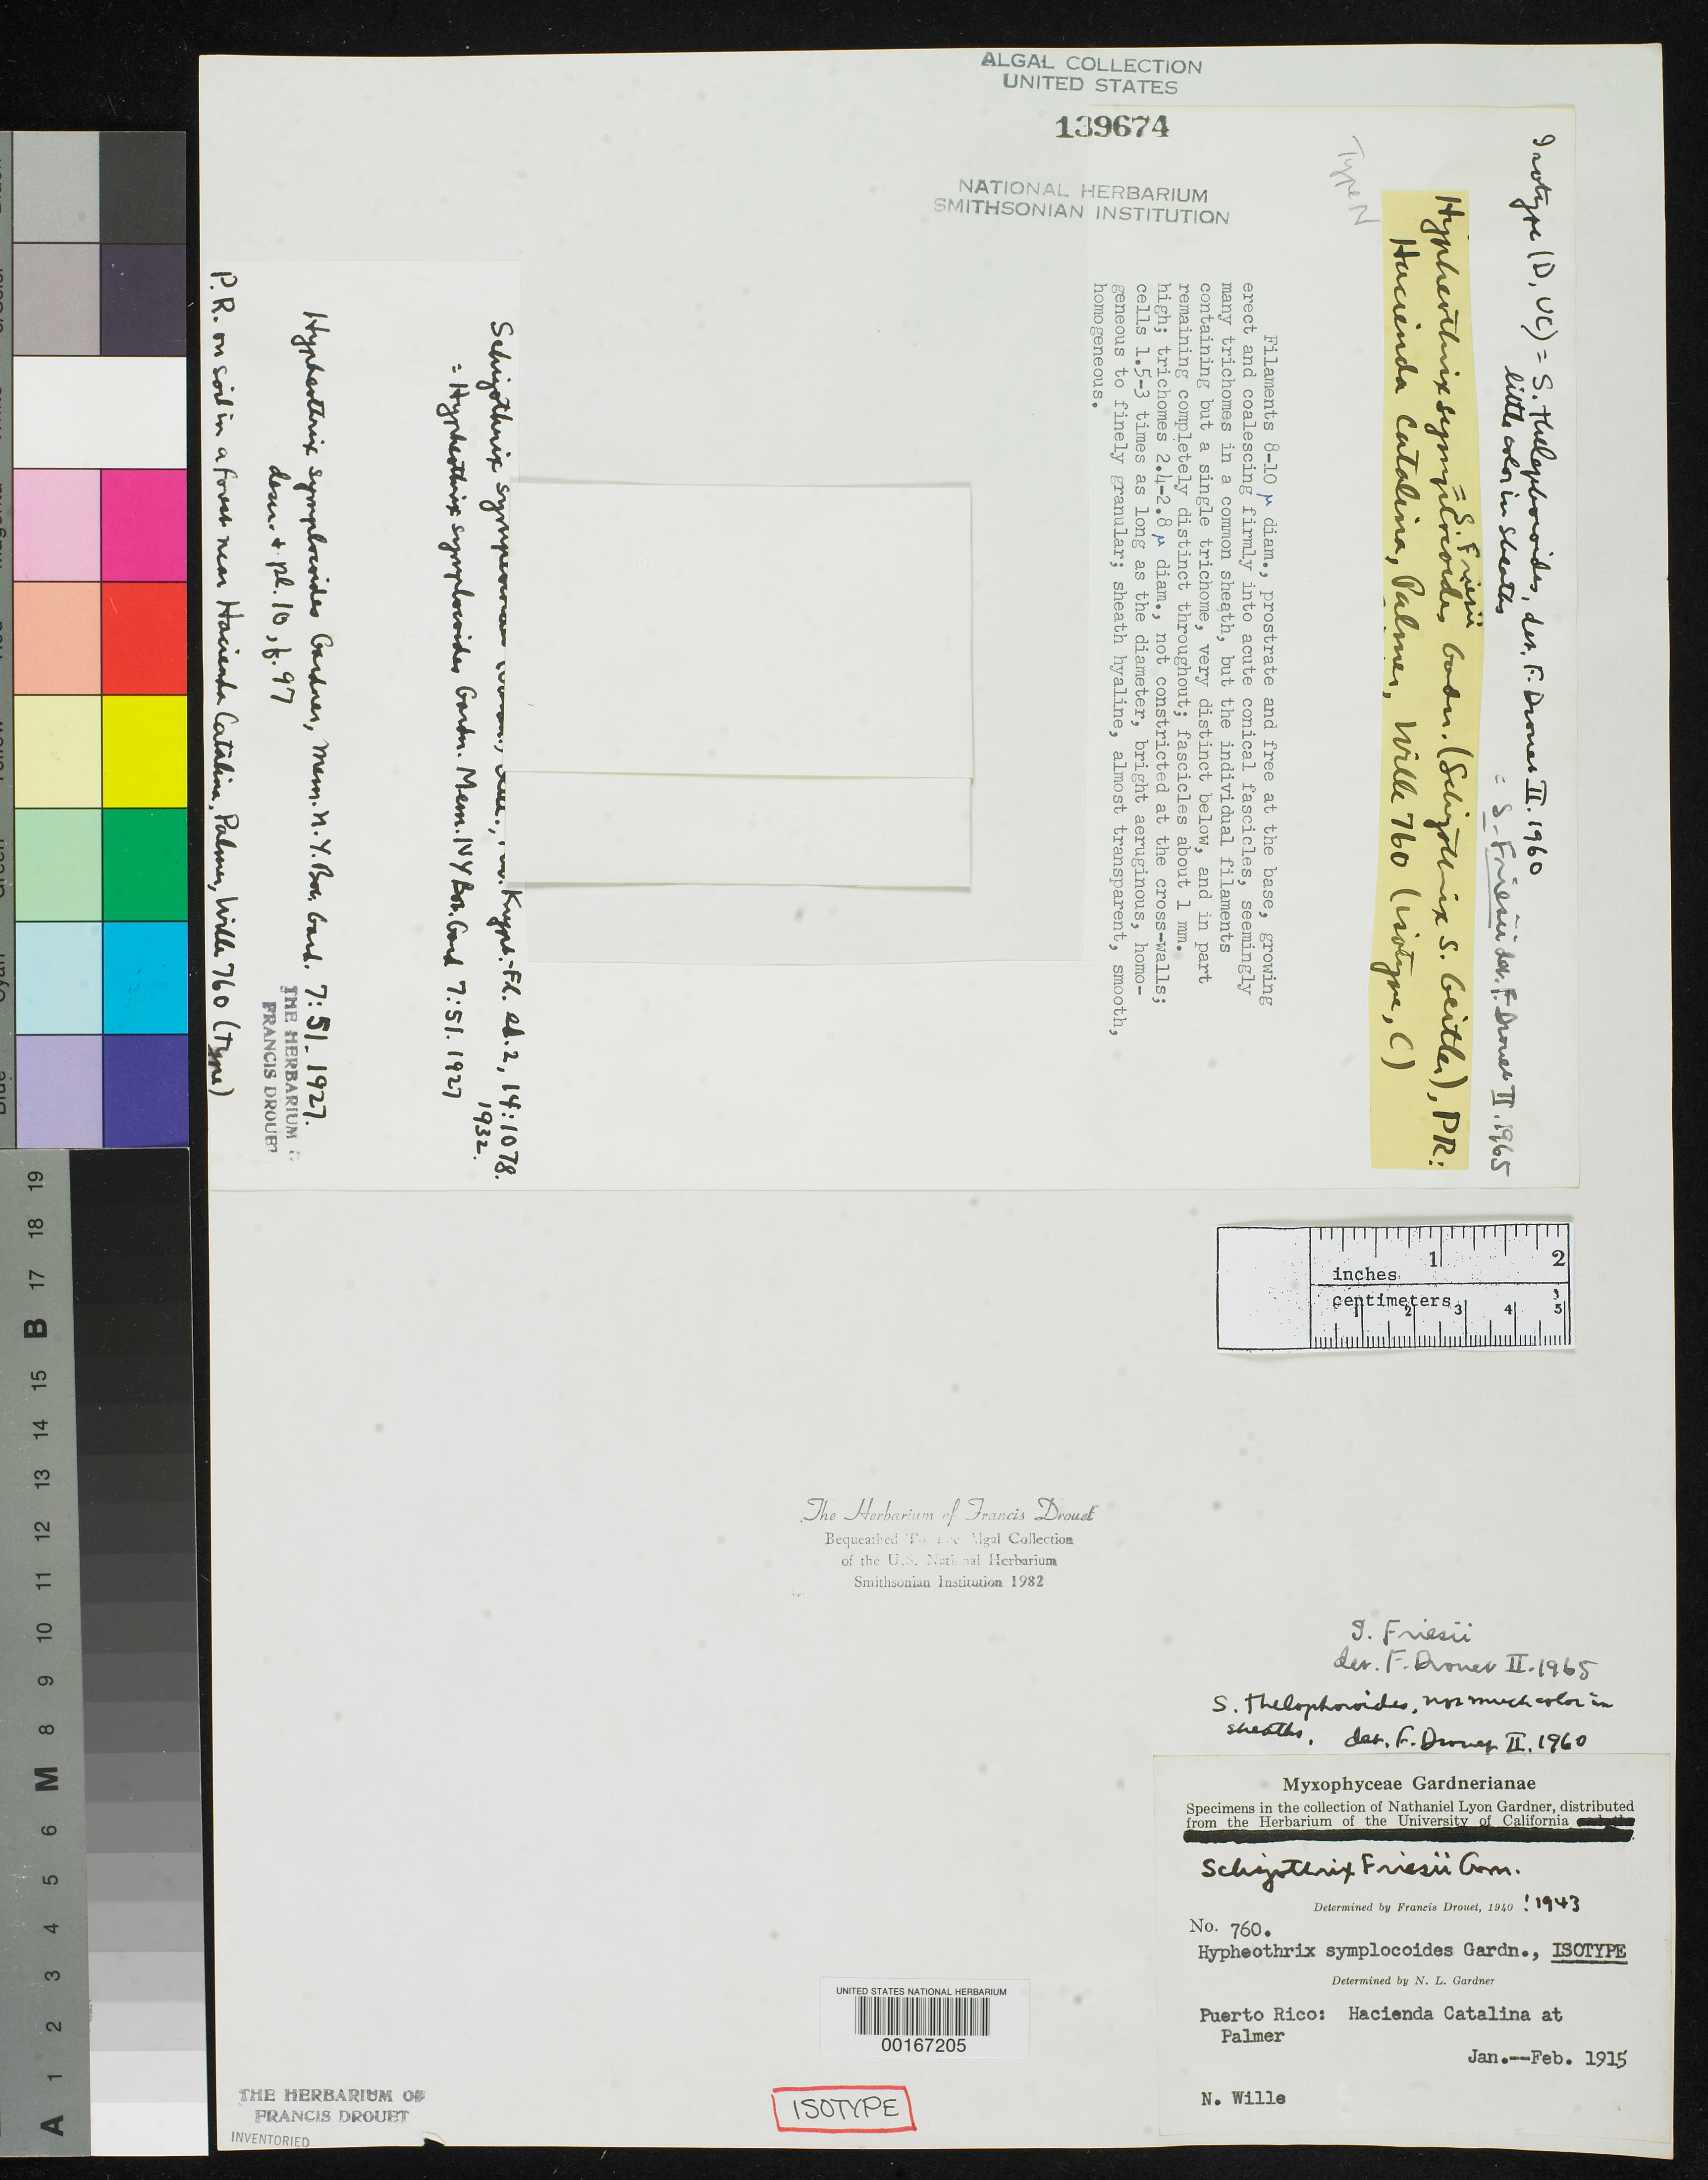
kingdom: Bacteria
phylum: Cyanobacteria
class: Cyanobacteriia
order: Cyanobacteriales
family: Oscillatoriaceae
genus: Hypheothrix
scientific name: Hypheothrix symplocoides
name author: N.L. Gardner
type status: Isotype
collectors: N. Wille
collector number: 760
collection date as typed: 29 Jan 1915 to 01 Feb 1915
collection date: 1915-01-29/1915-02-01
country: Puerto Rico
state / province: Río Grande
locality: Palmer, near Hacienda Catalina.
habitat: On soil in forest.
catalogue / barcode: US 139674